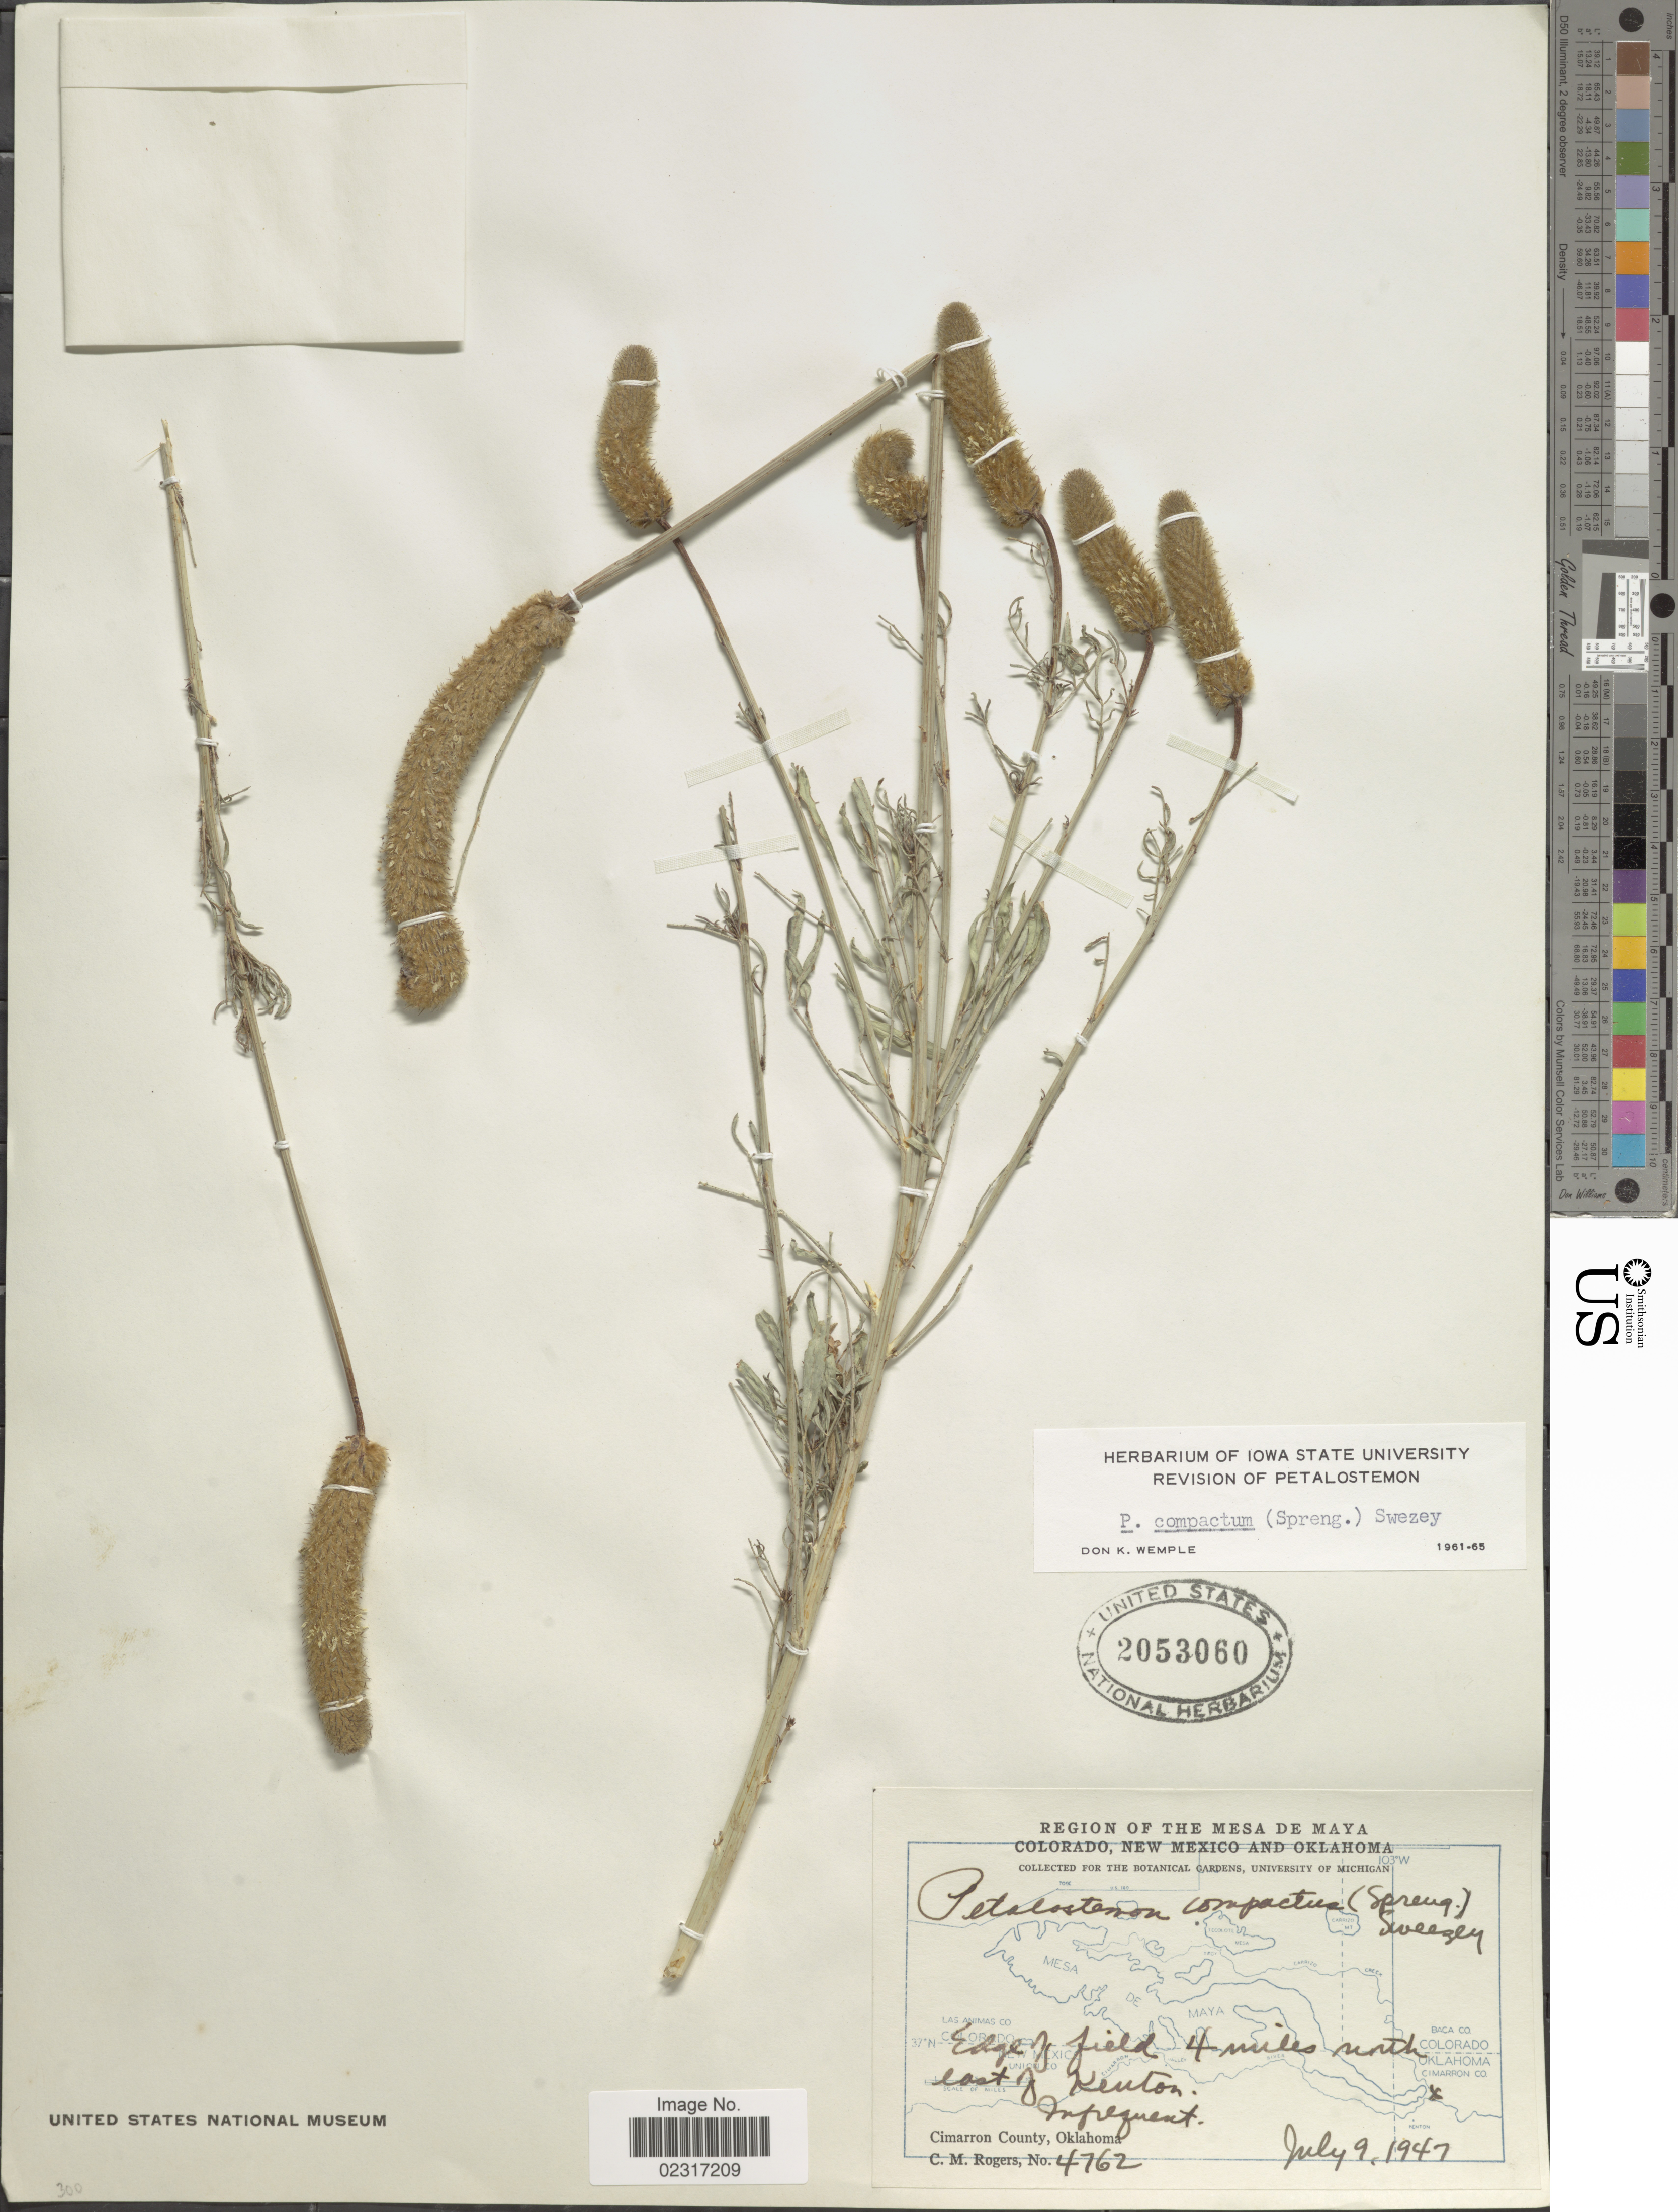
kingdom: Plantae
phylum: Tracheophyta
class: Magnoliopsida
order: Fabales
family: Fabaceae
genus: Dalea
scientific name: Dalea compacta var. pubescens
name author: (A. Gray) Barneby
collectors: C. M. Rogers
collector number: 4762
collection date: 1947-07-09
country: United States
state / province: Oklahoma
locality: Region of the Mesa de Maya. Colorado, New Mexico and Oklahoma. Edge of field 4 miles north east of Kenton. Cimarron County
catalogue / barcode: US 2053060